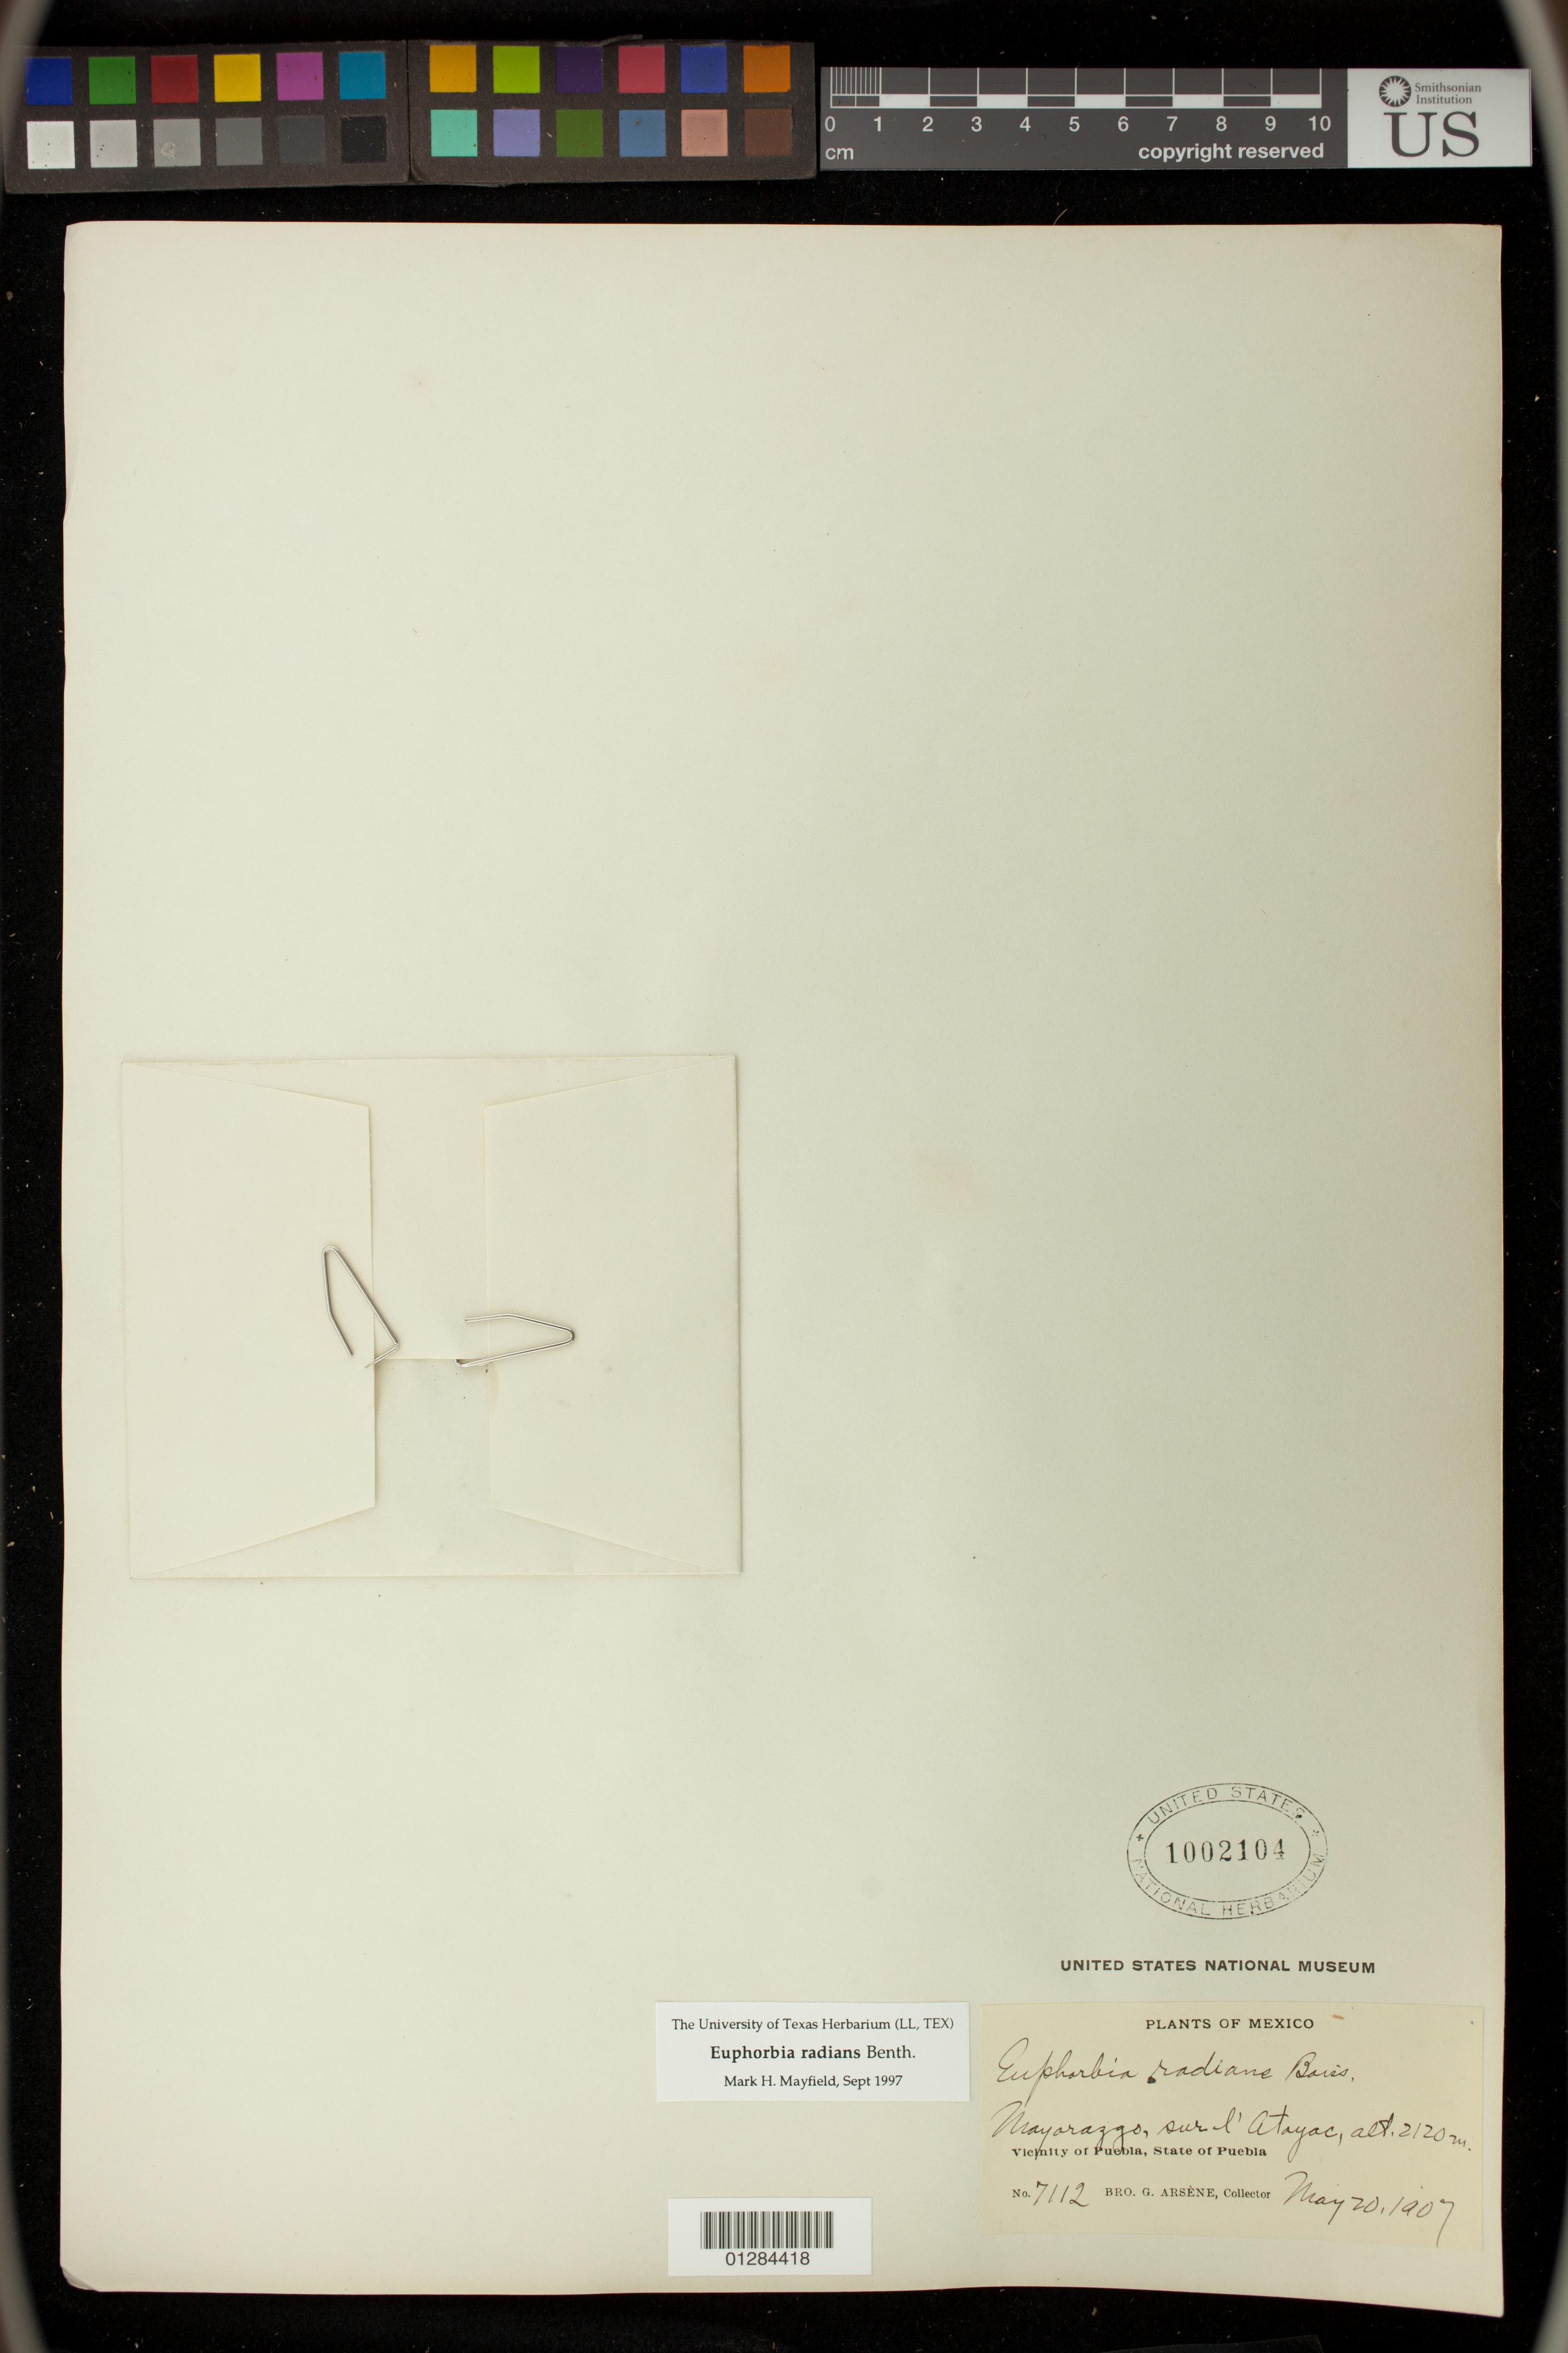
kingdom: Plantae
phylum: Tracheophyta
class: Magnoliopsida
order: Malpighiales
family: Euphorbiaceae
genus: Euphorbia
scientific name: Euphorbia radians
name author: Benth.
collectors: Bro. G. Arsène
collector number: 7112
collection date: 1907-05-20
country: Mexico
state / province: Puebla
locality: Mayorazgo, sur l' Atoyac, Vicinity of Puebla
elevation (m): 2120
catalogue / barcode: US 1002104